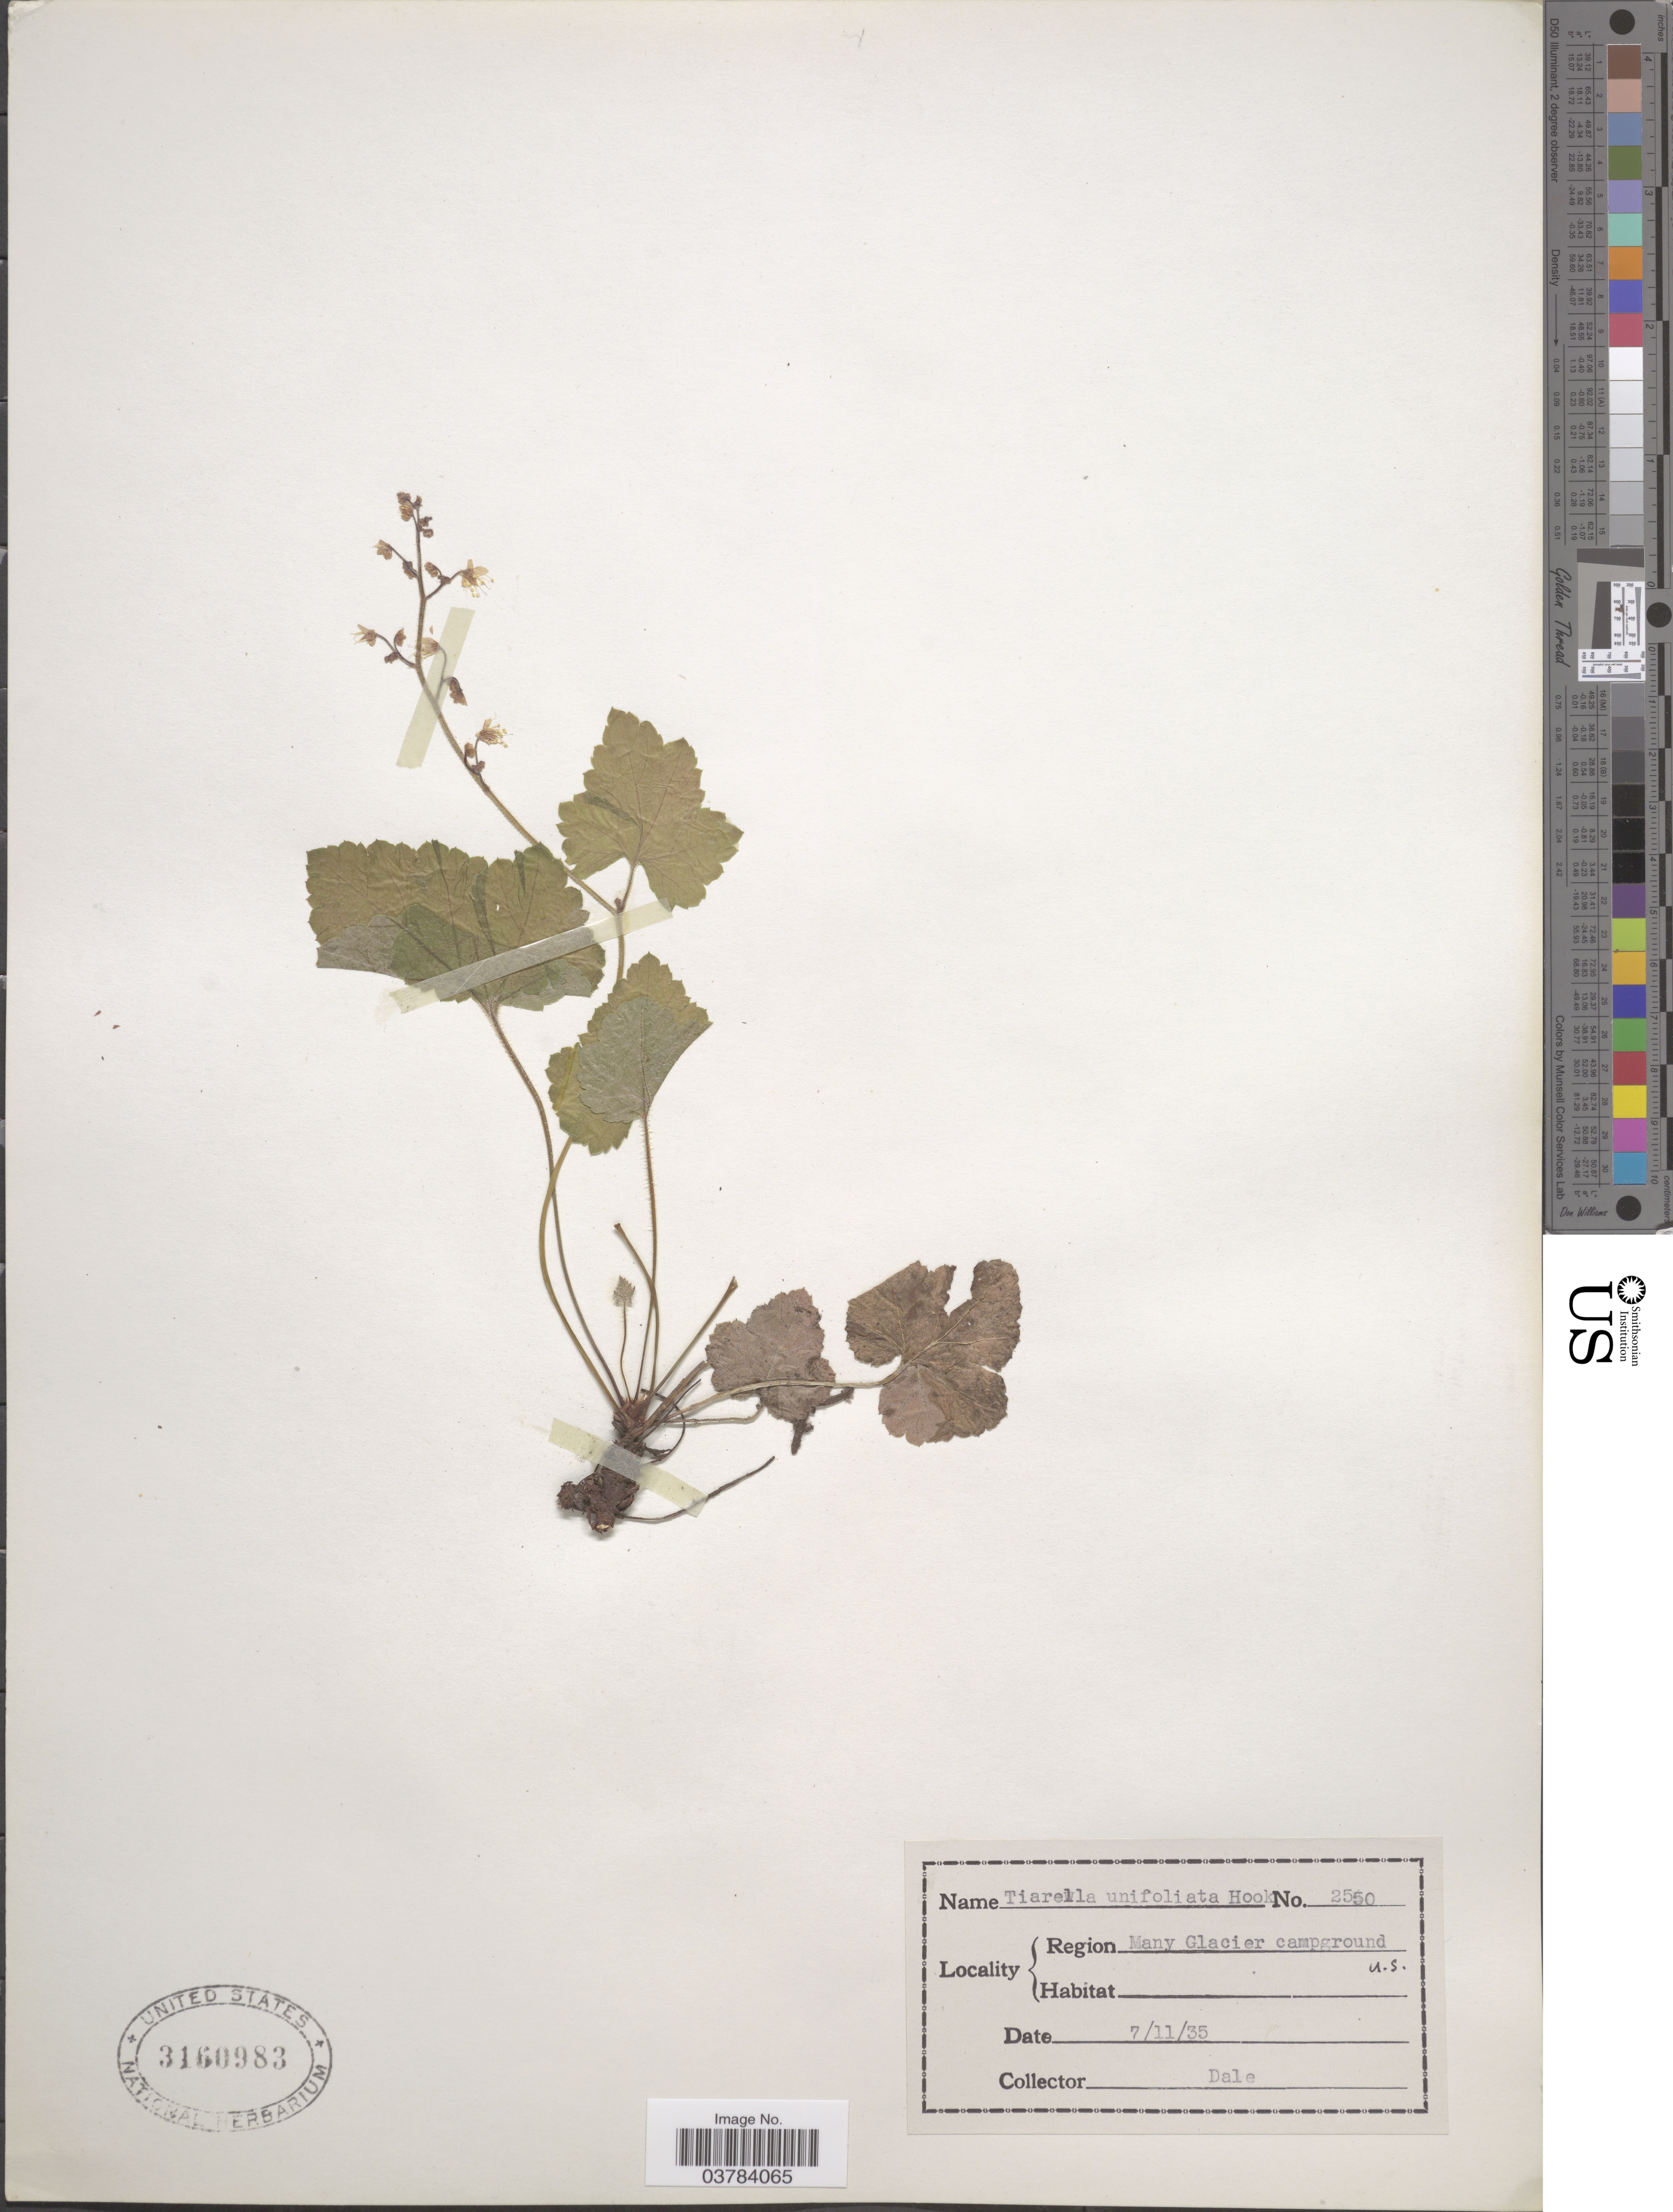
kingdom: Plantae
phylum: Tracheophyta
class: Magnoliopsida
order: Saxifragales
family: Saxifragaceae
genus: Tiarella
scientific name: Tiarella unifoliata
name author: Hook.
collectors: -. Dale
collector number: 2550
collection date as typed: Transcribed d/m/y: 11/7/35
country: United States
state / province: Montana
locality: Region Many Glacier campground. U.S.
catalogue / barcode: US 3160983